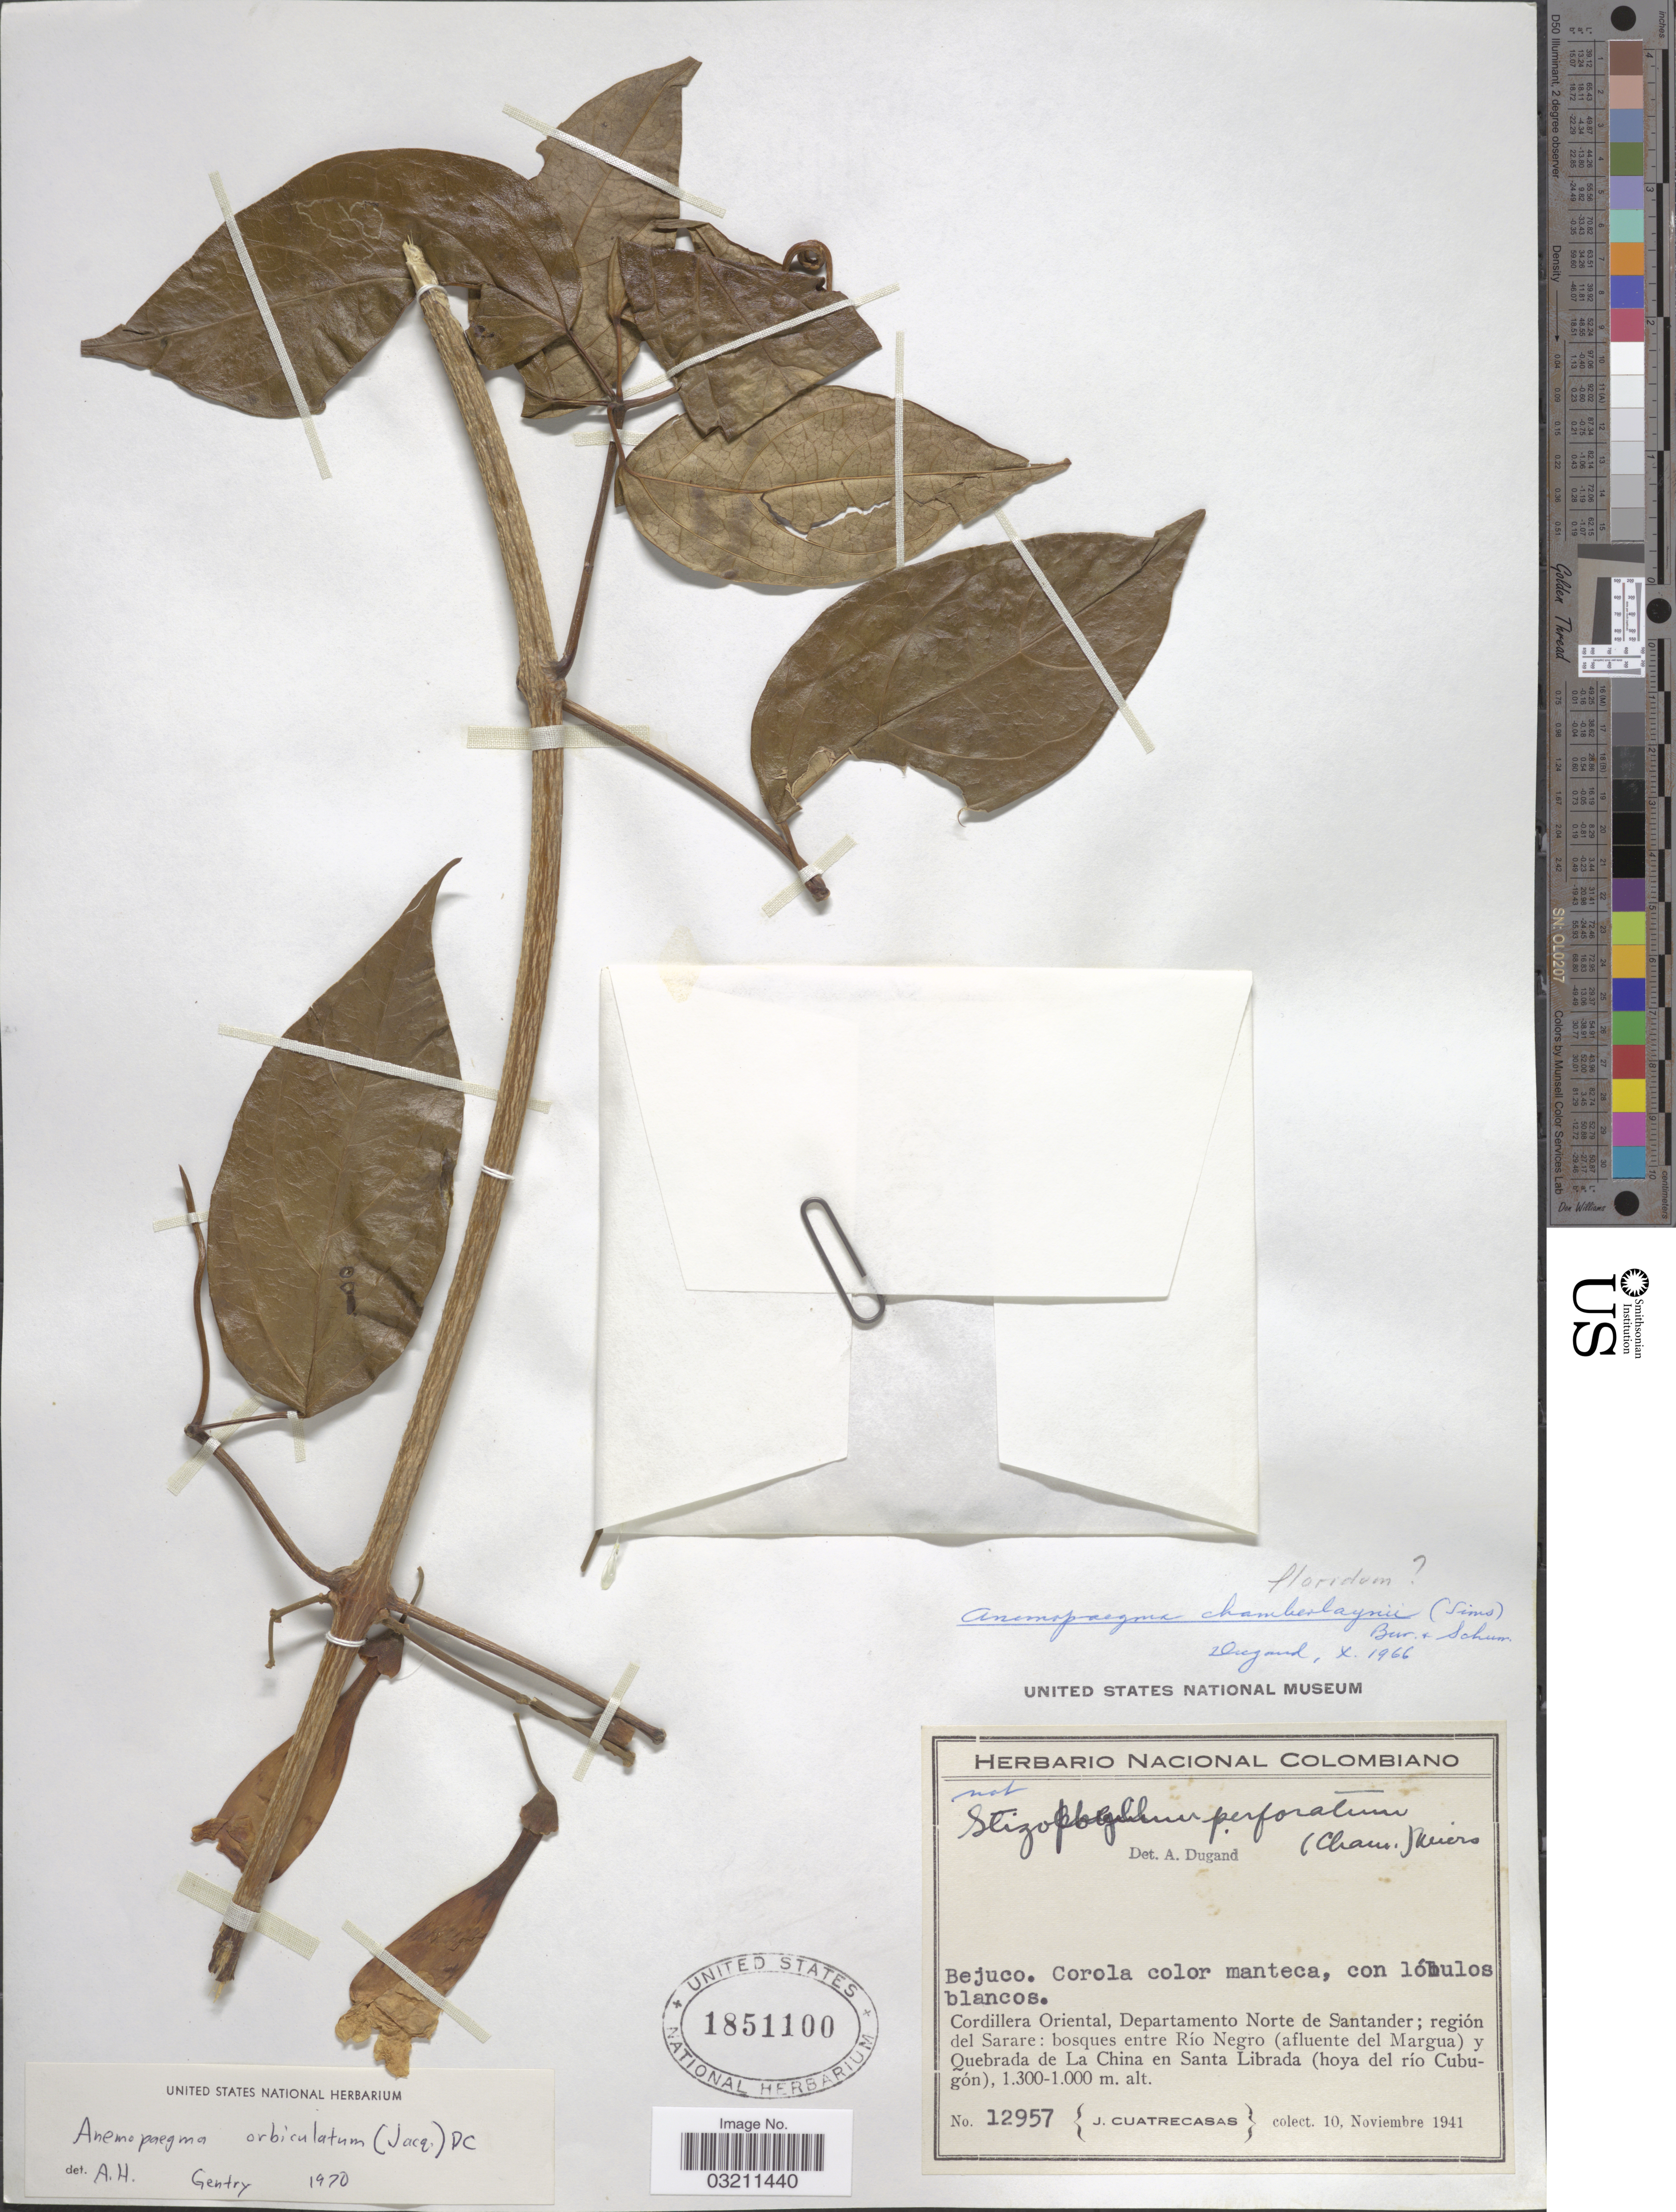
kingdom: Plantae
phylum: Tracheophyta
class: Magnoliopsida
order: Lamiales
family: Bignoniaceae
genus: Amphilophium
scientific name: Amphilophium orbiculatum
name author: (Jacq.) DC.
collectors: J. Cuatrecasas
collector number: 12957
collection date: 1941-11-10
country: Colombia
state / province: Norte de Santander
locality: Cordillera Oriental, Departamento Norte de Santander; región del Sarare: bosques entre Río Negro (afluente del Margua) y Quebrada de La China en Santa Librada (hoya del río Cubugón).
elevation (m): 1000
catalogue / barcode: US 1851100